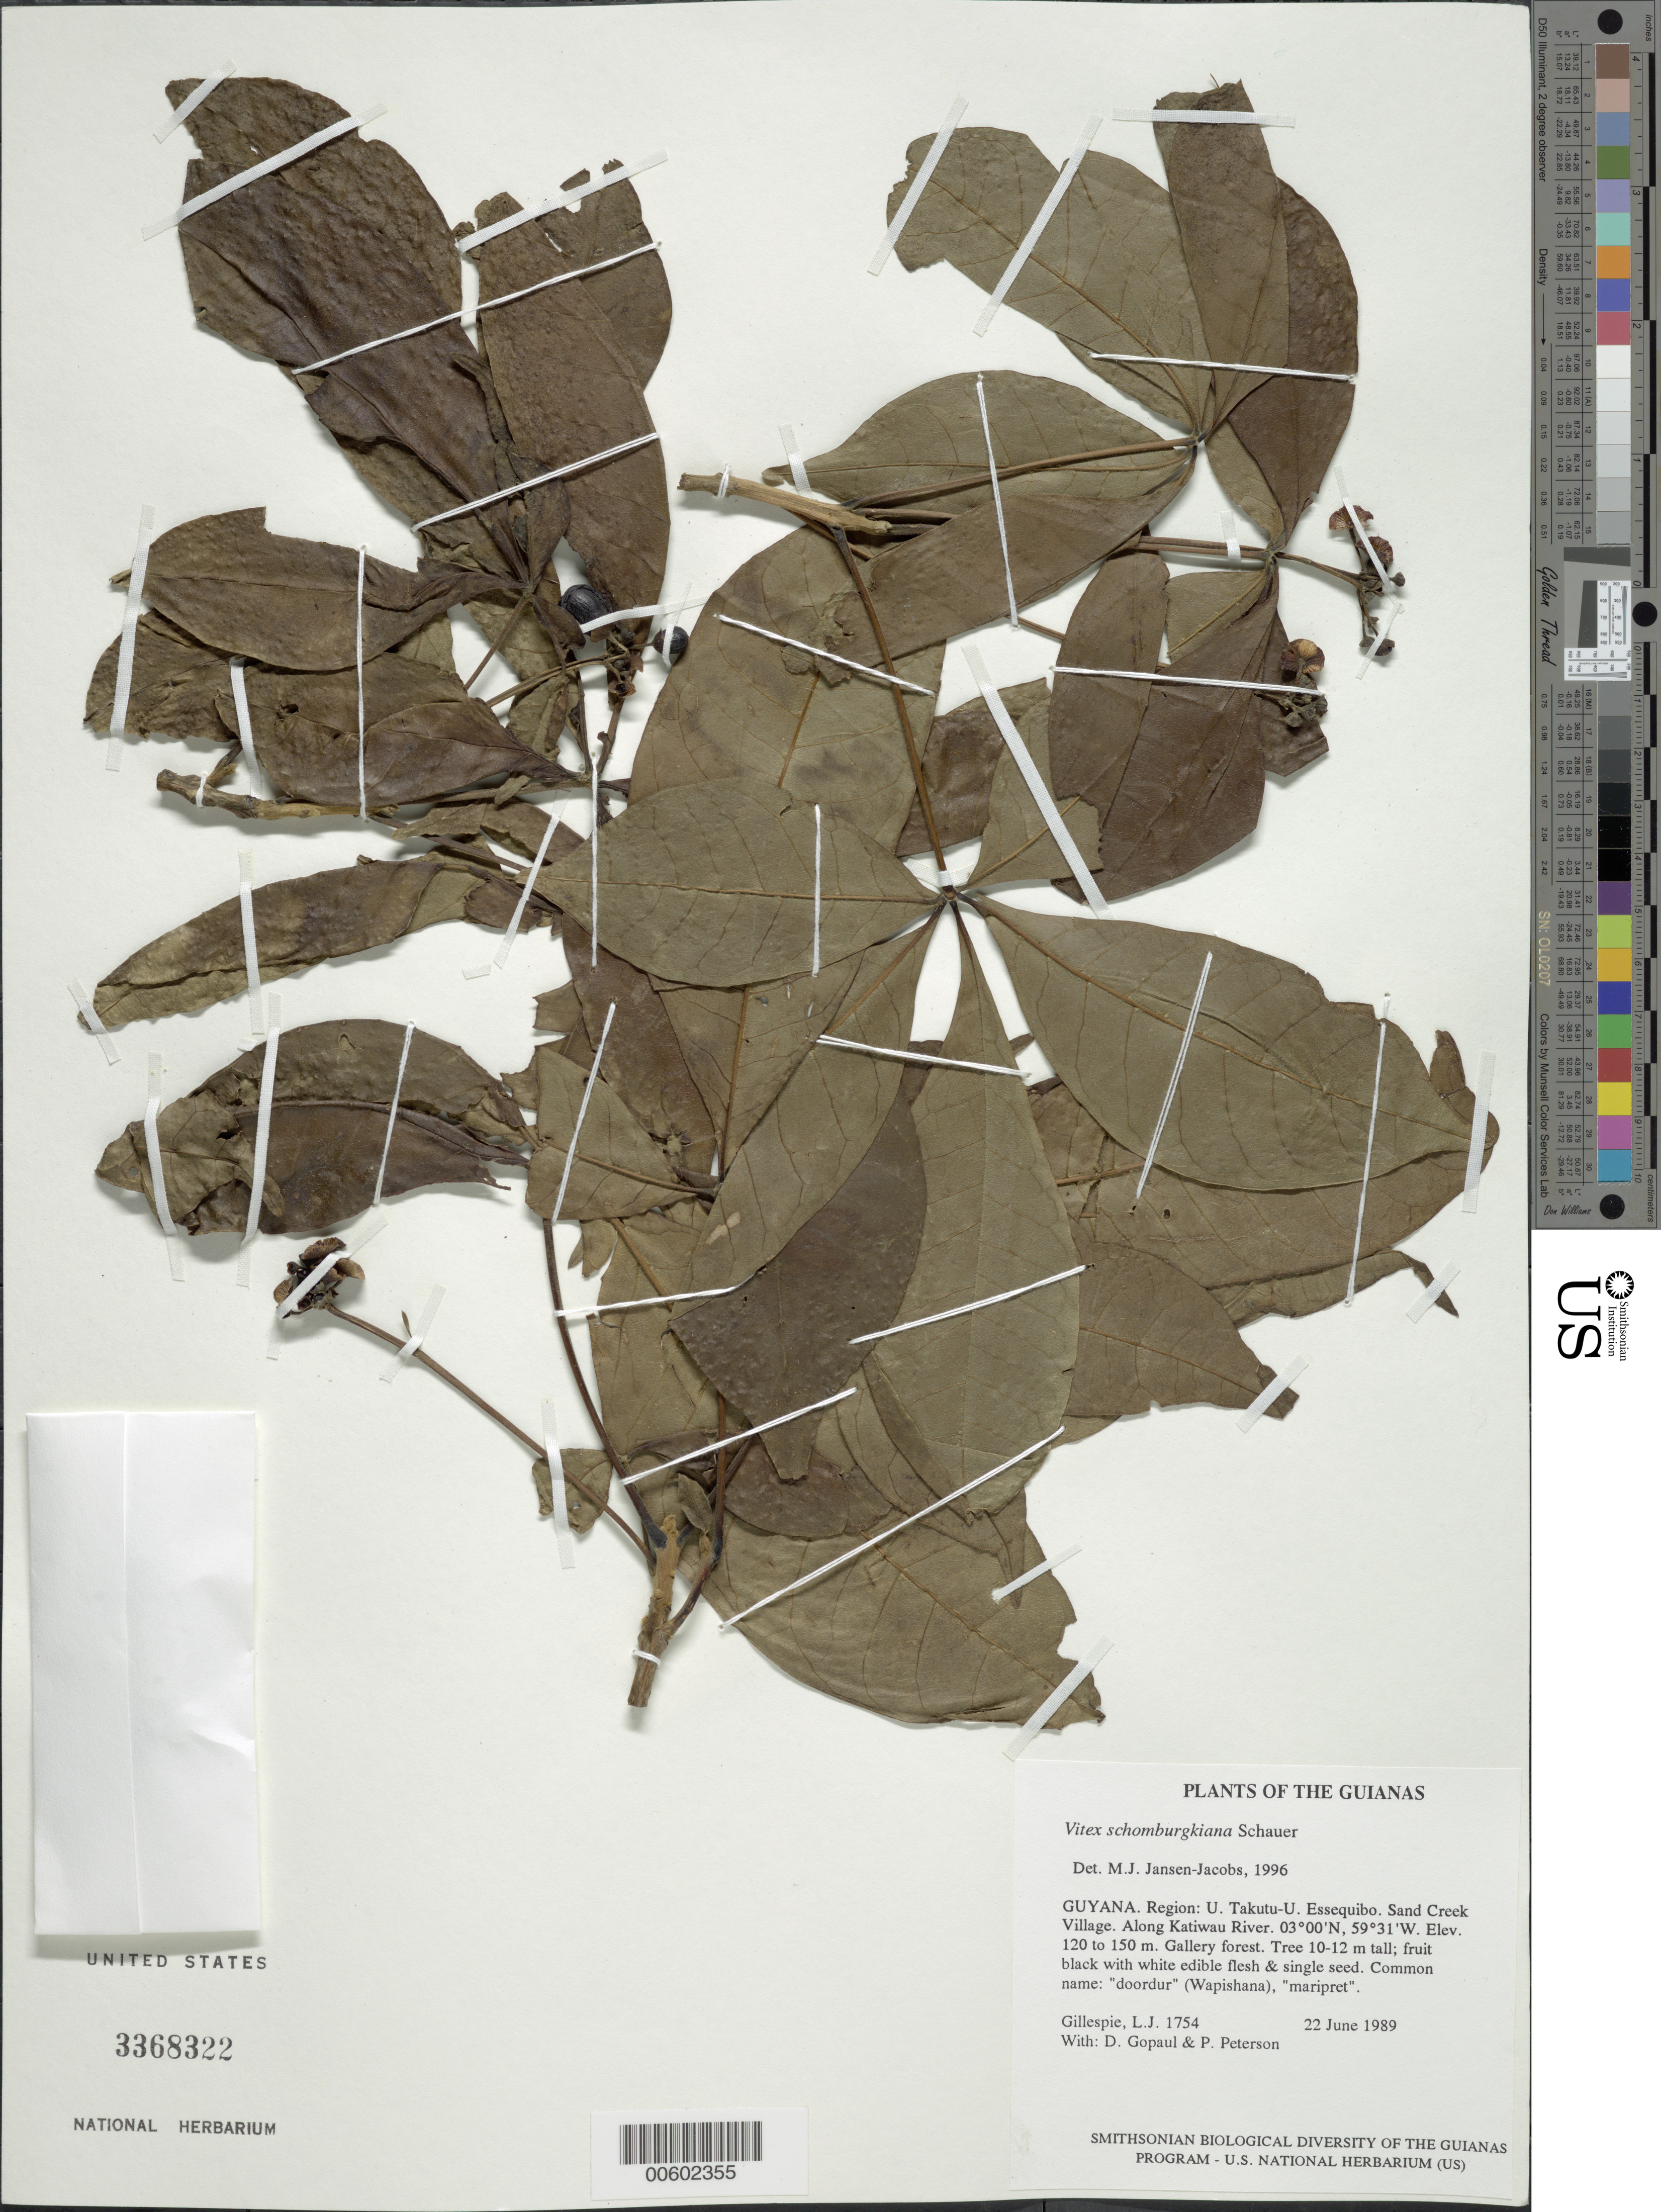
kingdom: Plantae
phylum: Tracheophyta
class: Magnoliopsida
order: Lamiales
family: Lamiaceae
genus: Vitex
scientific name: Vitex schomburgkiana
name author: Schauer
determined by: Jansen-Jacobs, M. J., (U), Nationaal Herbarium Nederland, Utrecht University branch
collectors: L. J. Gillespie, D. Gopaul & P. M. Peterson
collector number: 1754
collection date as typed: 22 June 1989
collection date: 1989-06-22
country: Guyana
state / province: U. Takutu-U. Essequibo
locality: Sand Creek Village. Along Katiwau River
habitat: Gallery forest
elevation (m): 120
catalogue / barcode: US 3368322